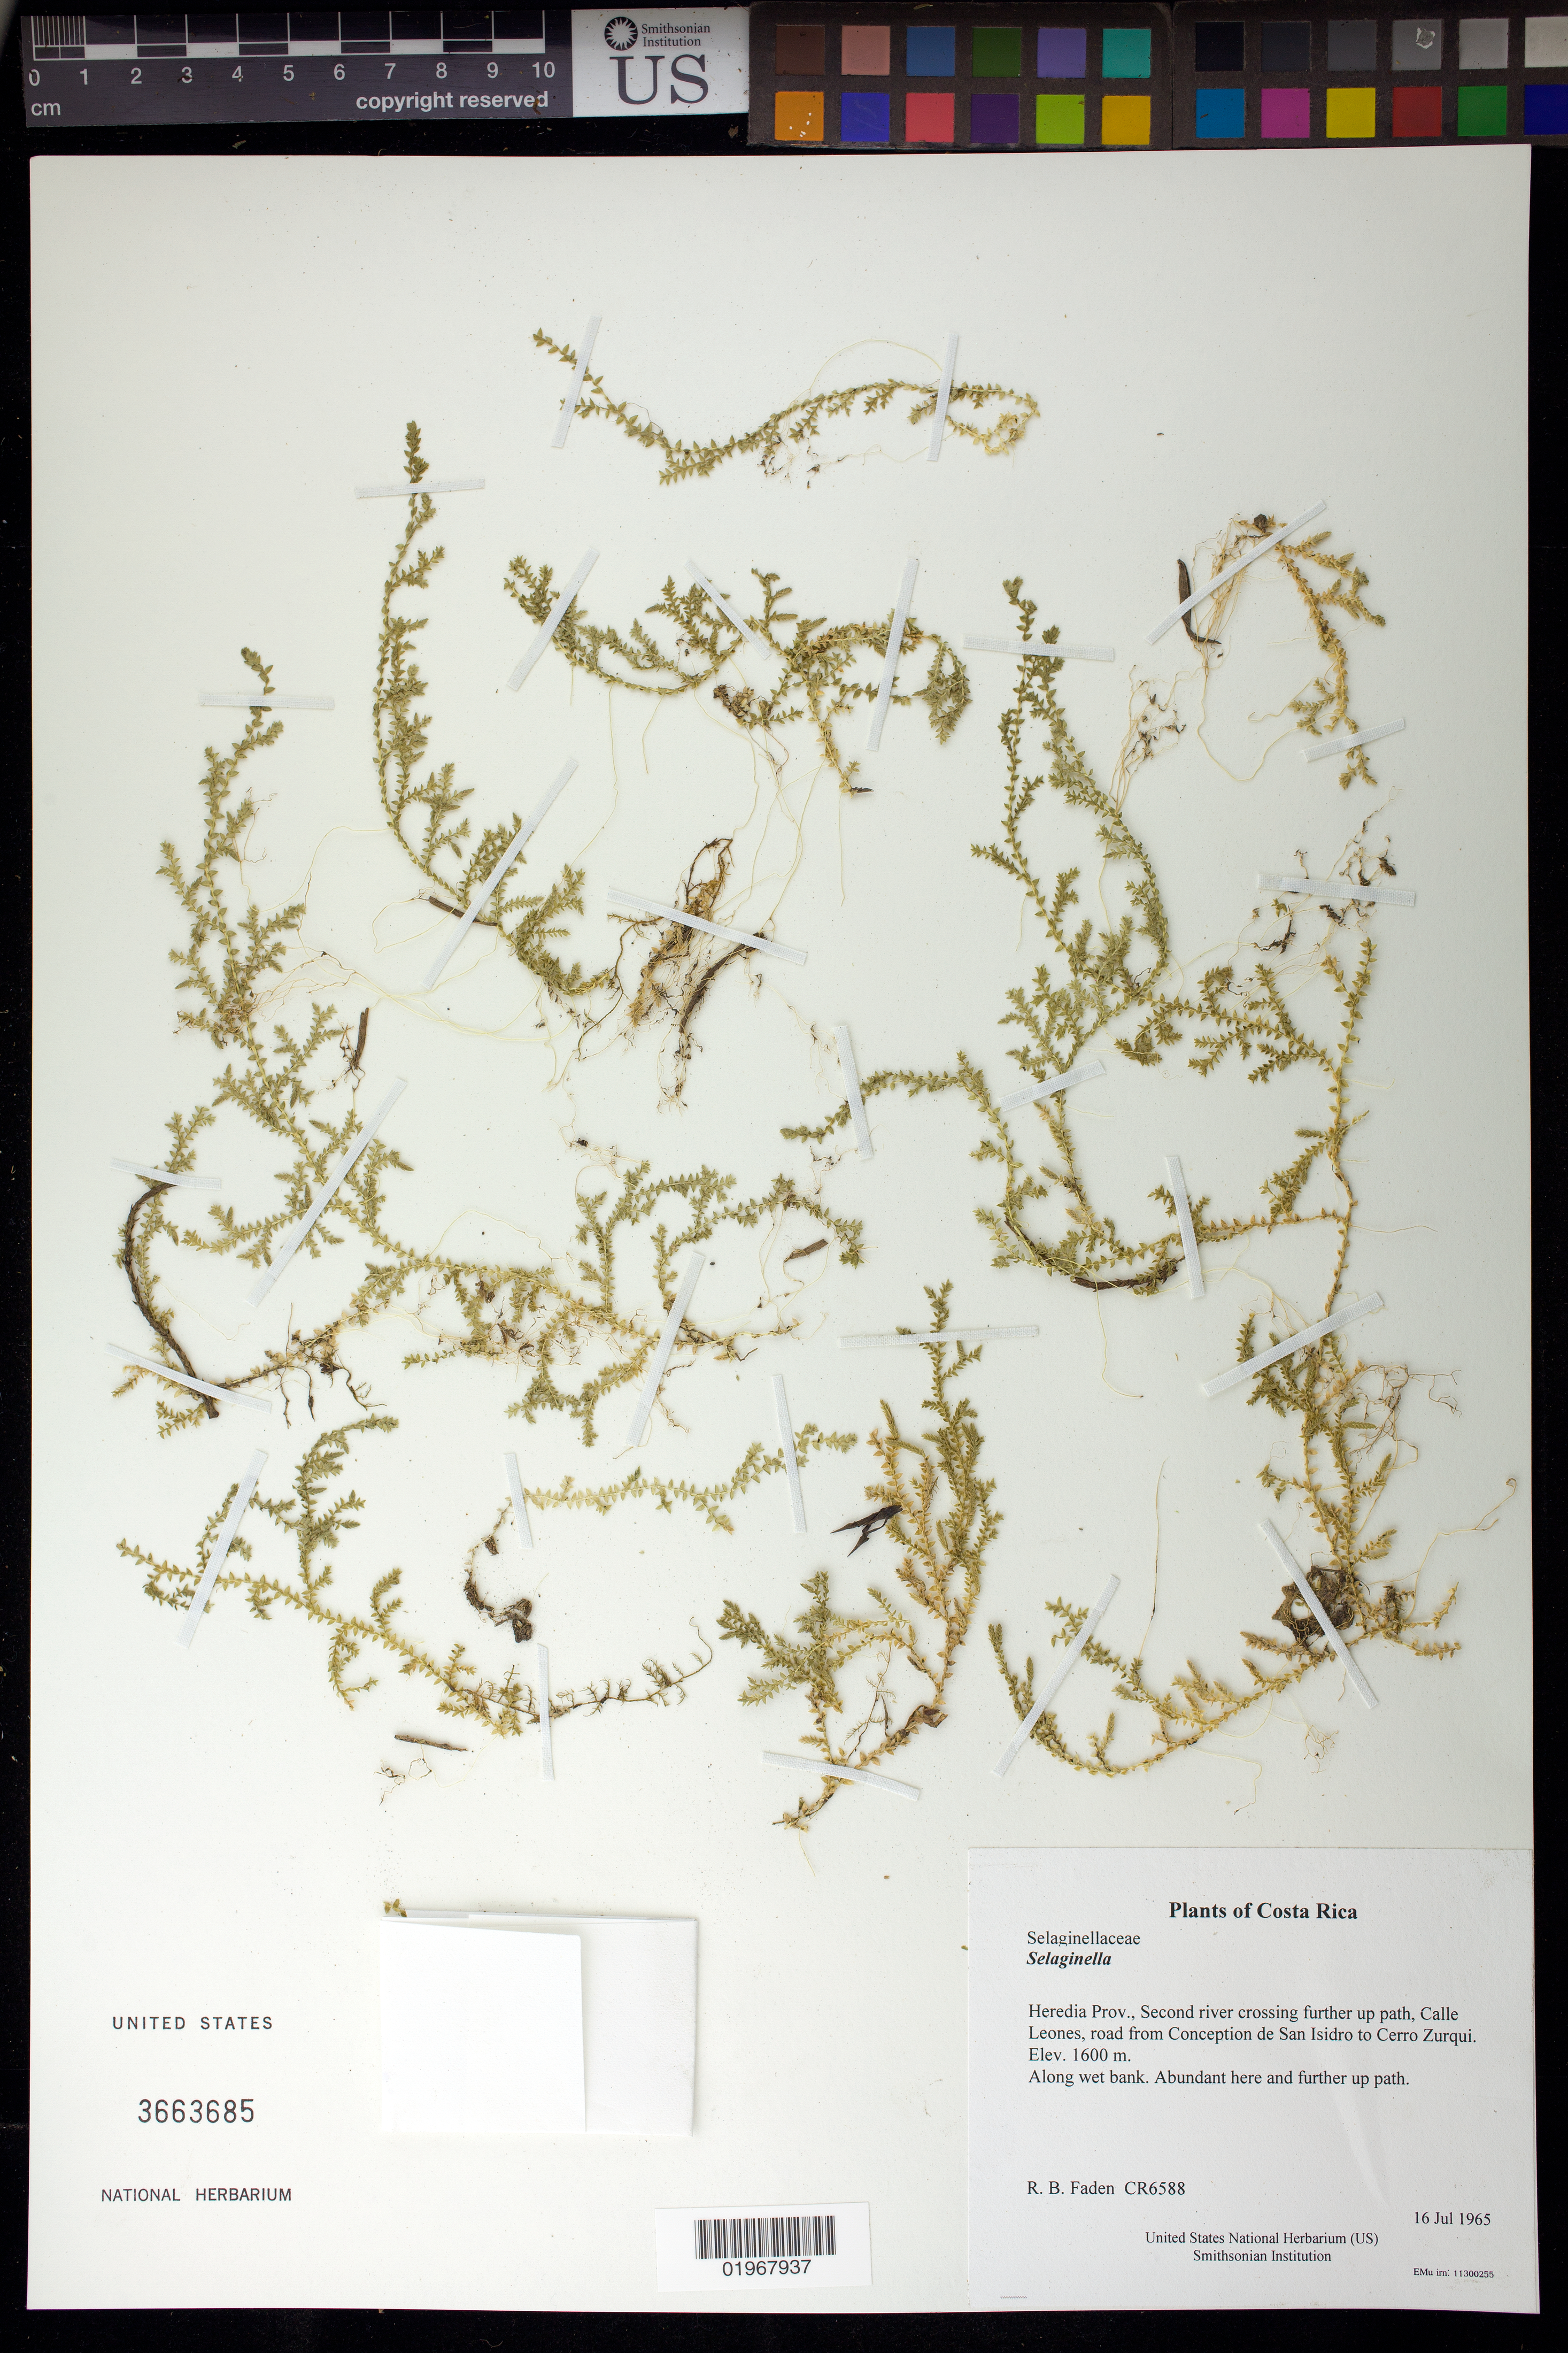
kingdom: Plantae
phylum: Tracheophyta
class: Lycopodiopsida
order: Selaginellales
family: Selaginellaceae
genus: Selaginella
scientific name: Selaginella sp.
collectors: R. B. Faden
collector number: CR6588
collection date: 1965-07-16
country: Costa Rica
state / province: Heredia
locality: Second river crossing further up path, Calle Leones, road from Conception de San Isidro to Cerro Zurqui.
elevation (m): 1600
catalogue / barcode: US 3663685